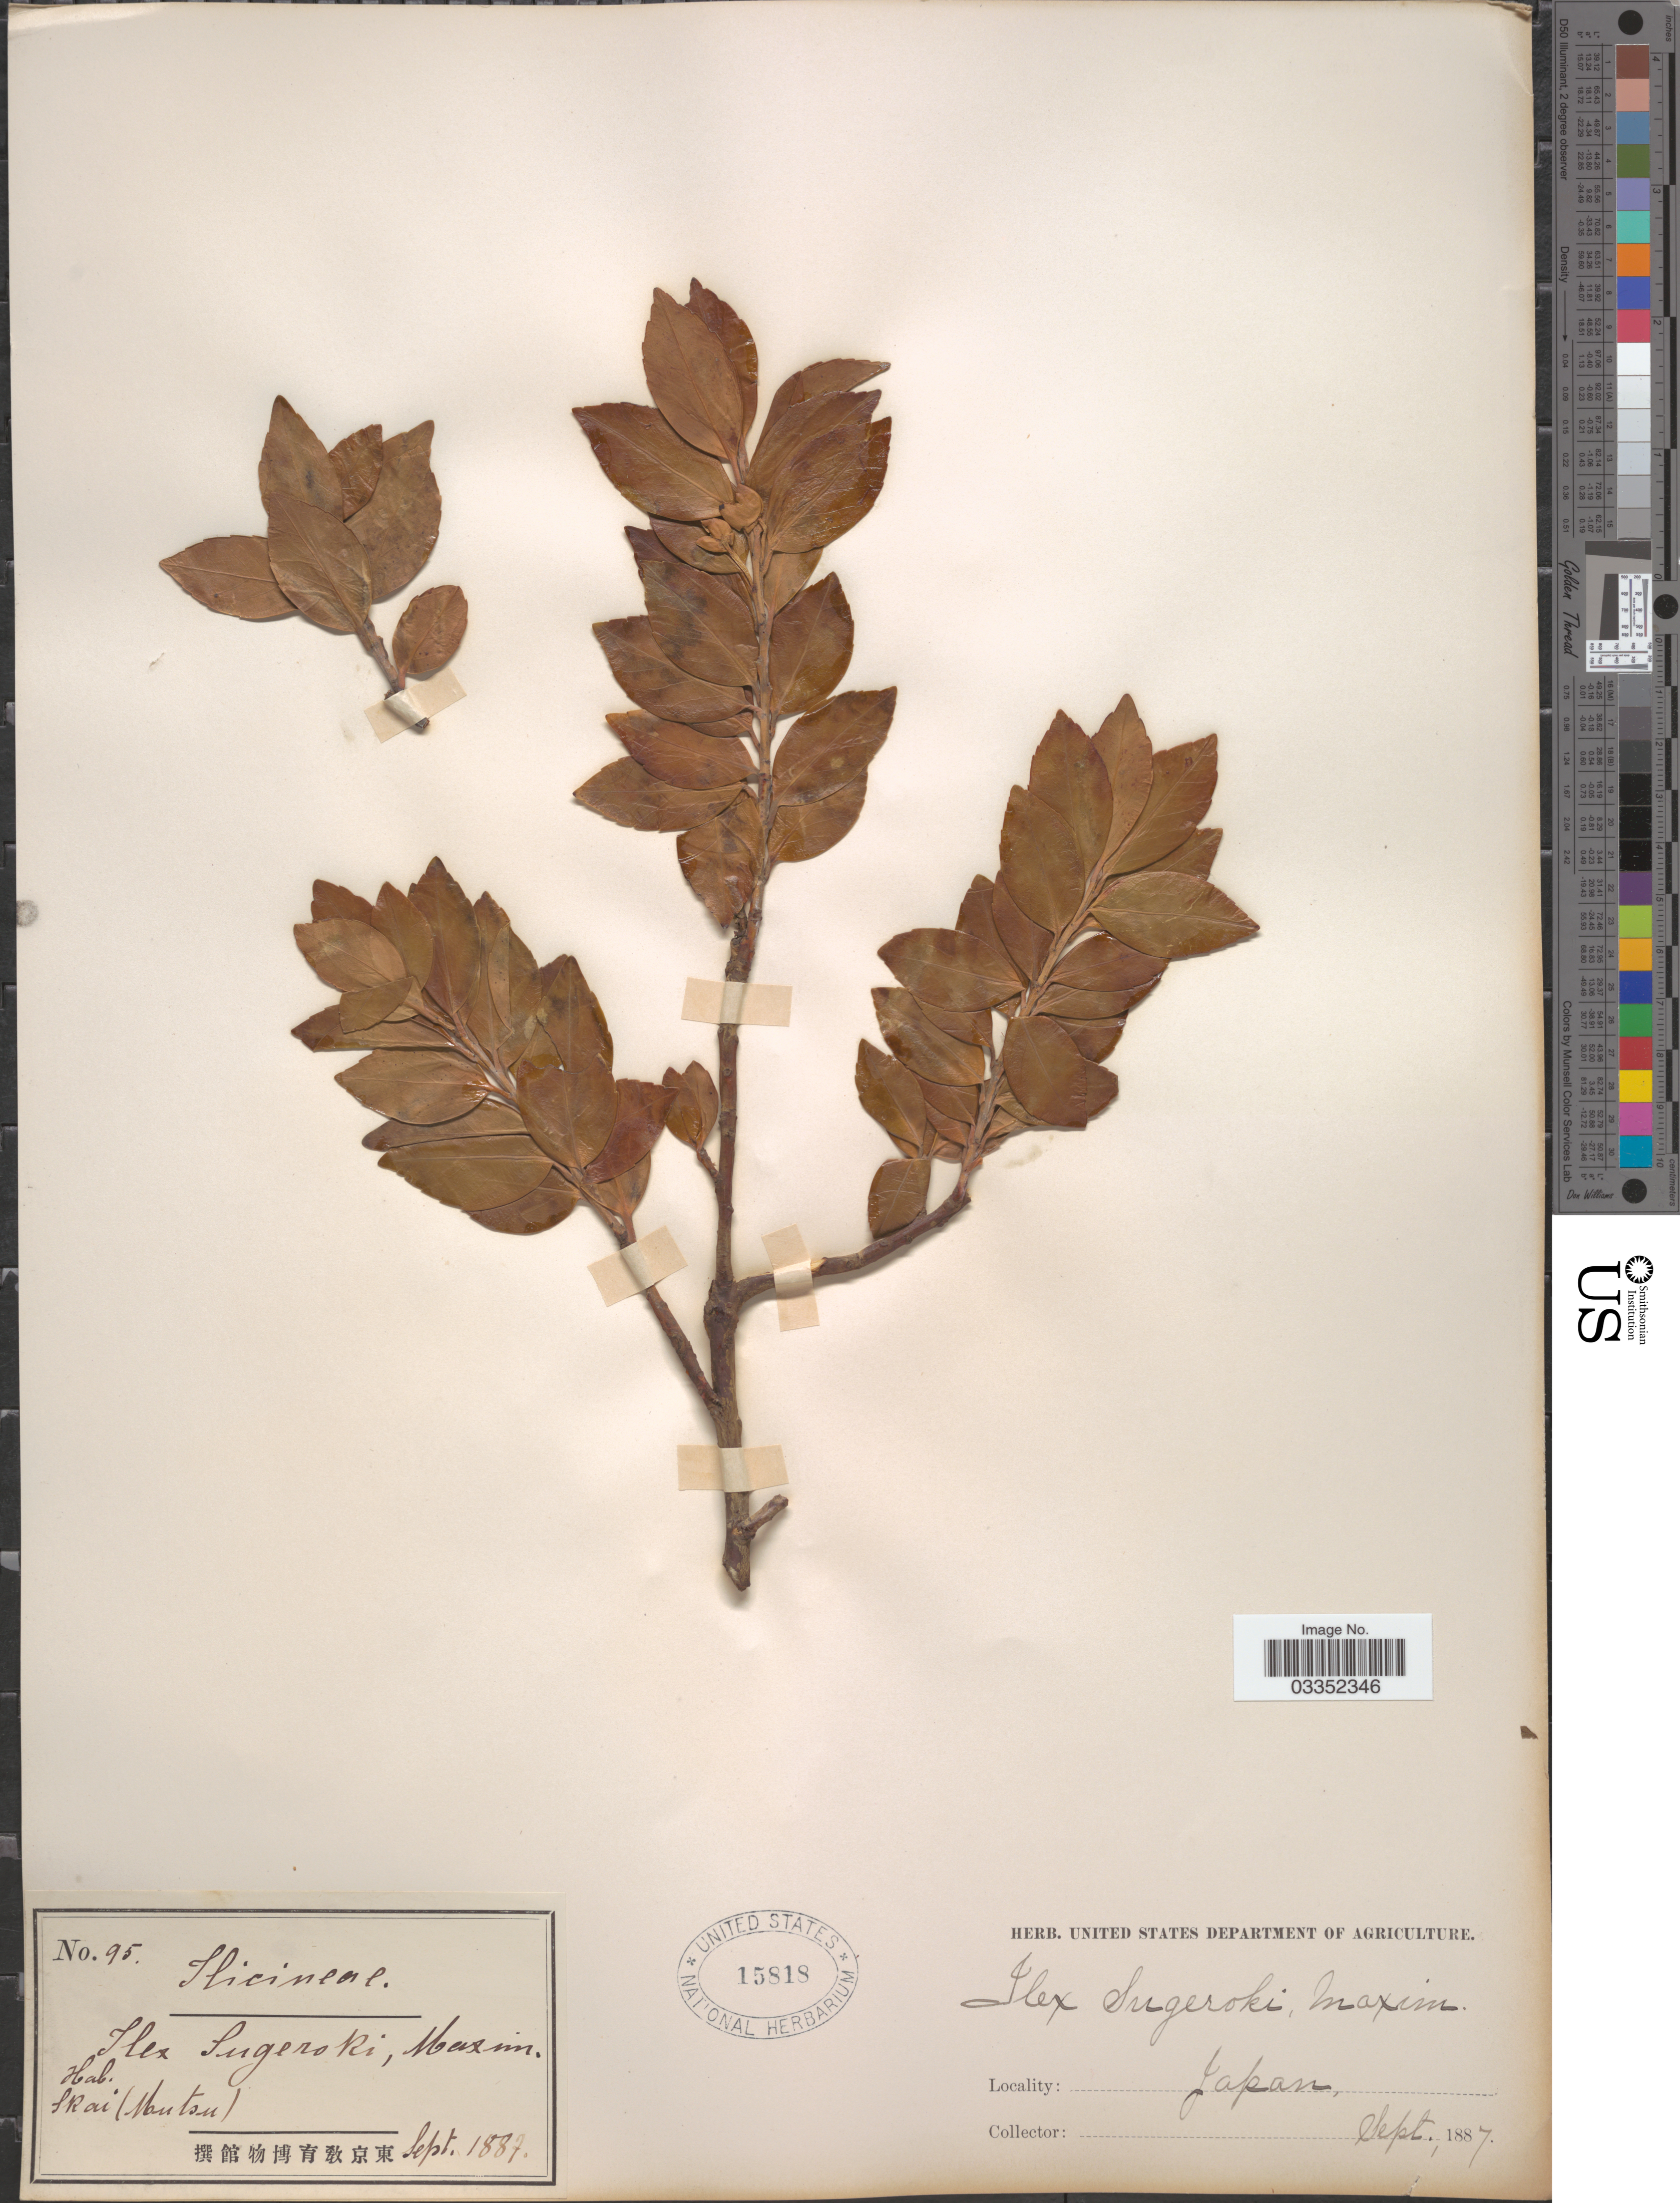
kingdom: Plantae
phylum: Tracheophyta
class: Magnoliopsida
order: Aquifoliales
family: Aquifoliaceae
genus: Ilex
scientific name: Ilex sugerokii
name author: Maxim.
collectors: ex herb. U. S. Department of Agriculture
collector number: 95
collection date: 1887-09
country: Japan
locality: Skai (Mutsu).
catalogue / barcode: US 15818